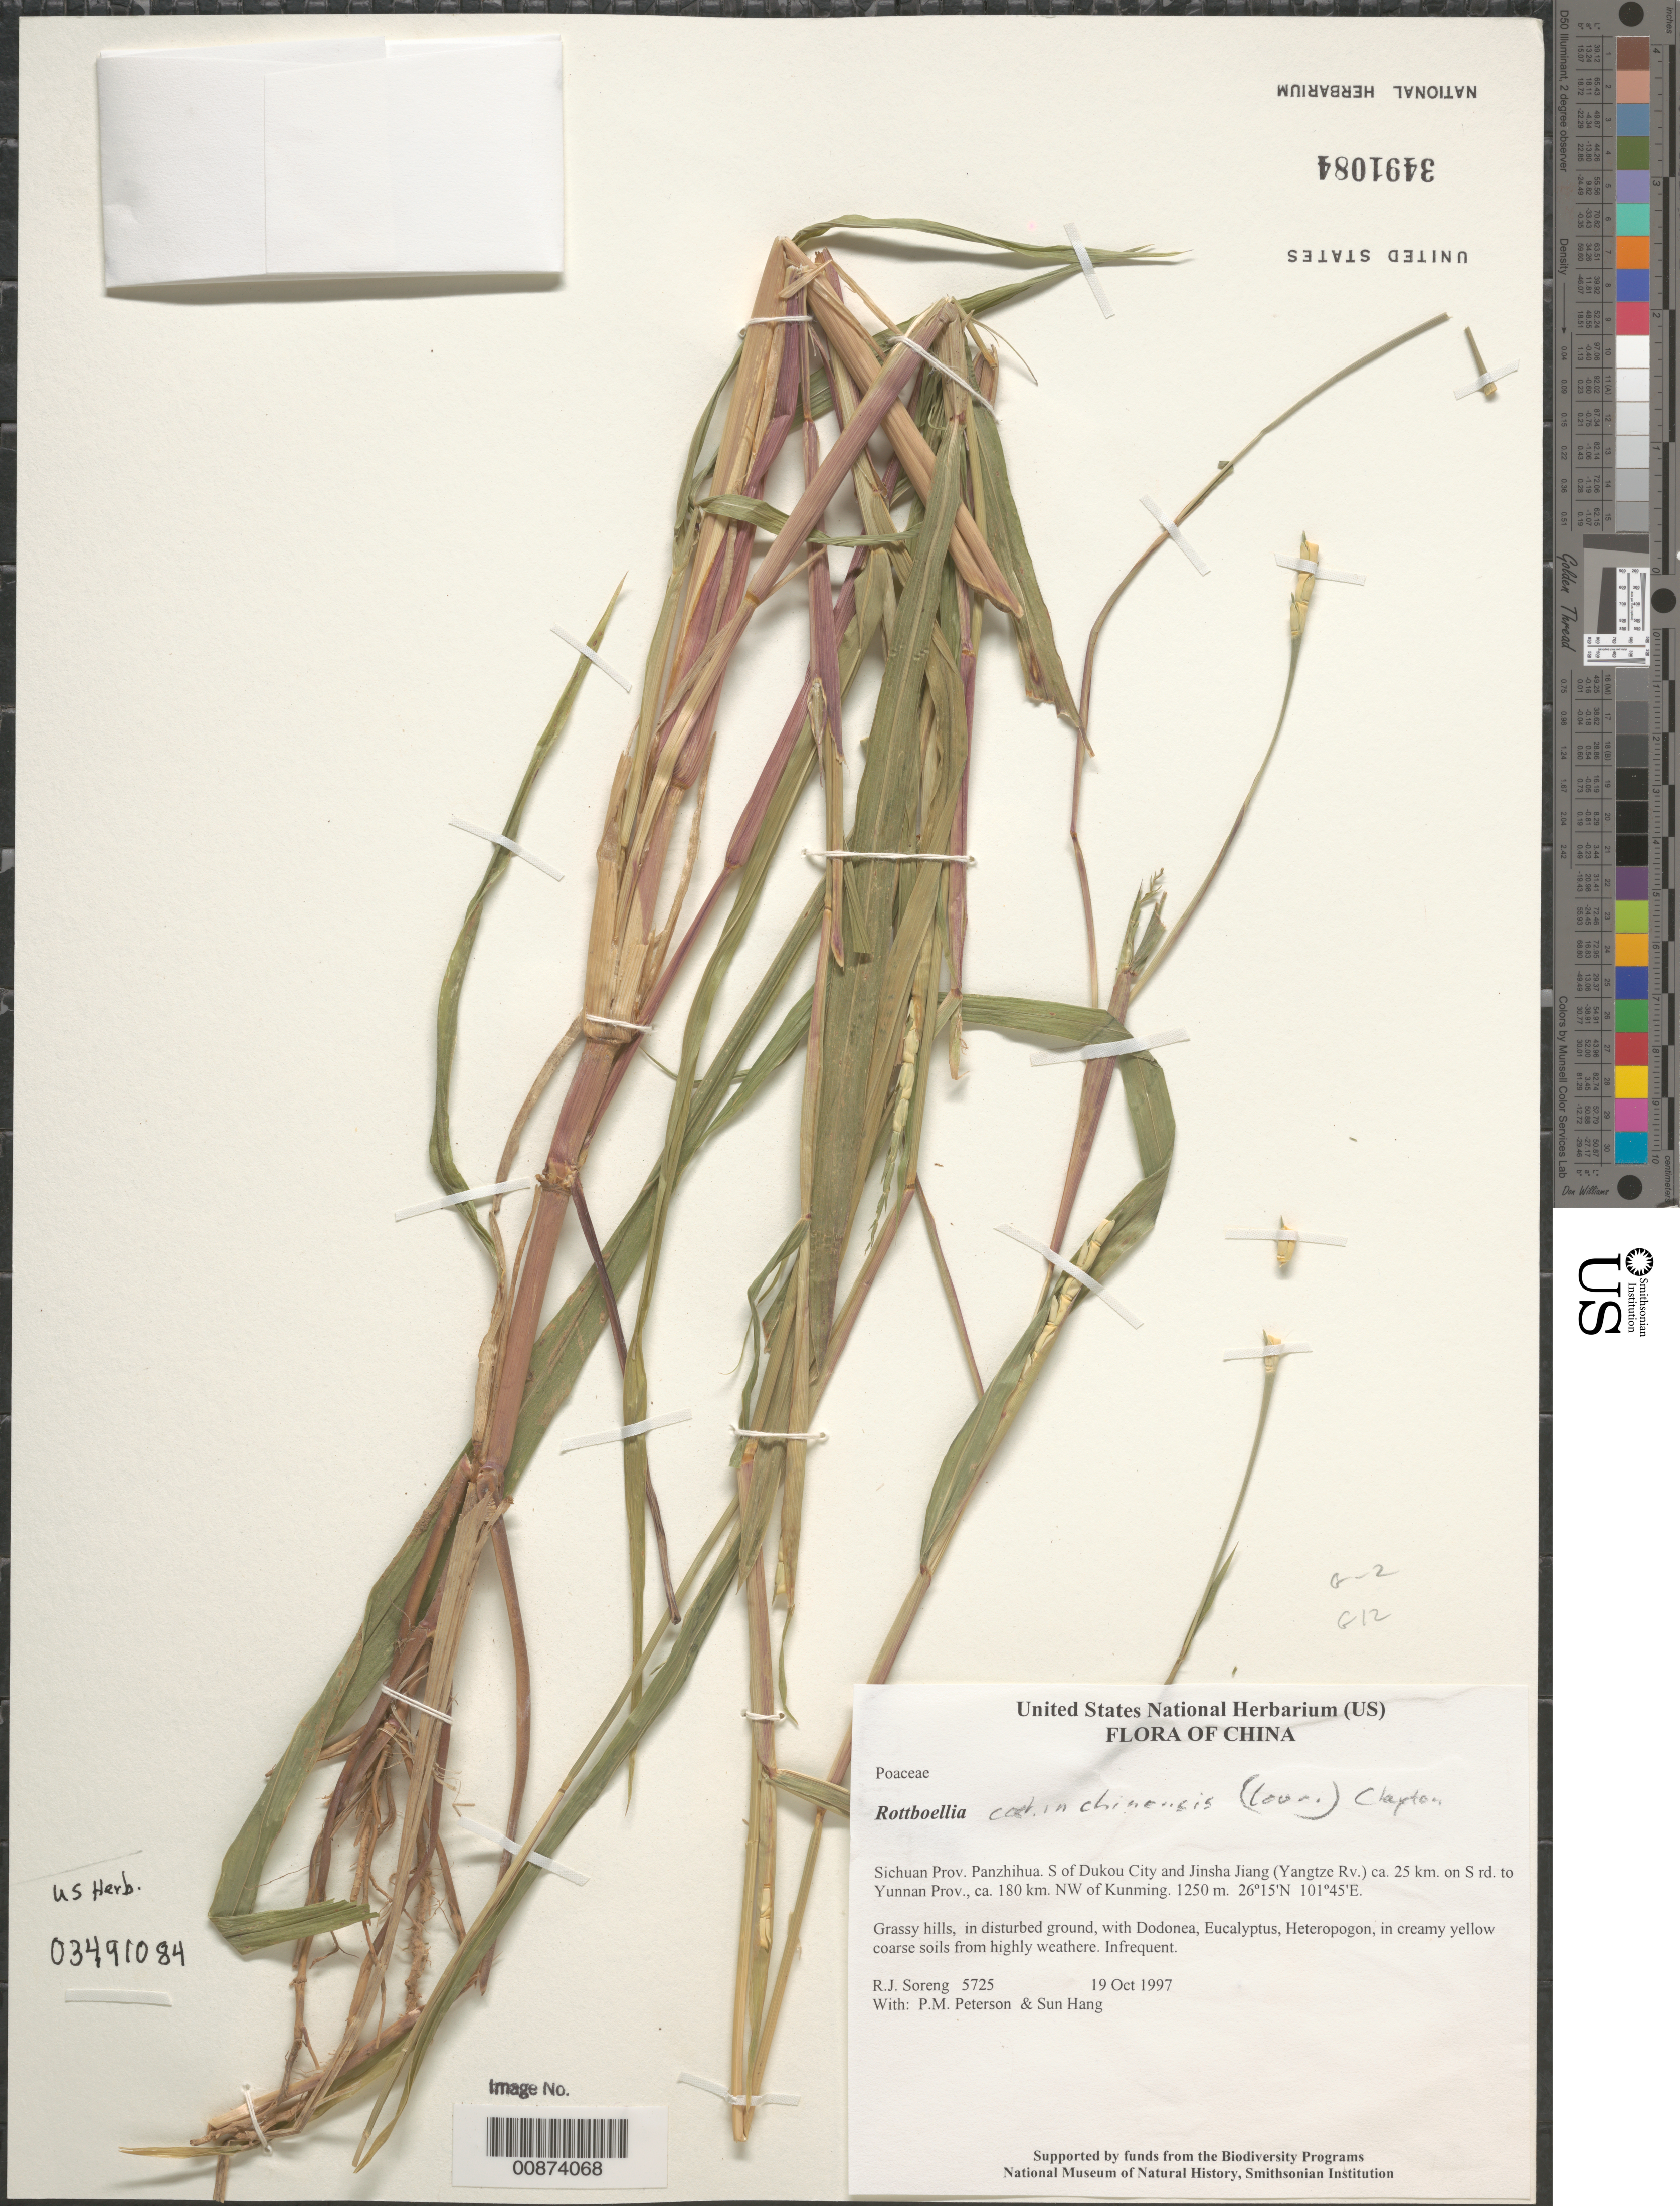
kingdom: Plantae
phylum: Tracheophyta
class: Liliopsida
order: Poales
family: Poaceae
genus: Rottboellia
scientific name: Rottboellia cochinchinensis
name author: (Lour.) Clayton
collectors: R. J. Soreng, P. M. Peterson & Sun Hang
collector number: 5725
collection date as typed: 19 Oct 1997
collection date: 1997-10-19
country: China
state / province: Sichuan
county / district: Panzhihua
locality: S of Dukou City and Jinsha Jiang (Yangtze Rv.) ca. 25 km on S rd. to Yunnan Prov., ca. 180 km NW of Kunming.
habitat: Grassy hills, in disturbed ground, with Dodonea, Eucalyptus, Heteropogon, in creamy yellow coarse soils from highly weathere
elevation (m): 1250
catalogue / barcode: US 3491084